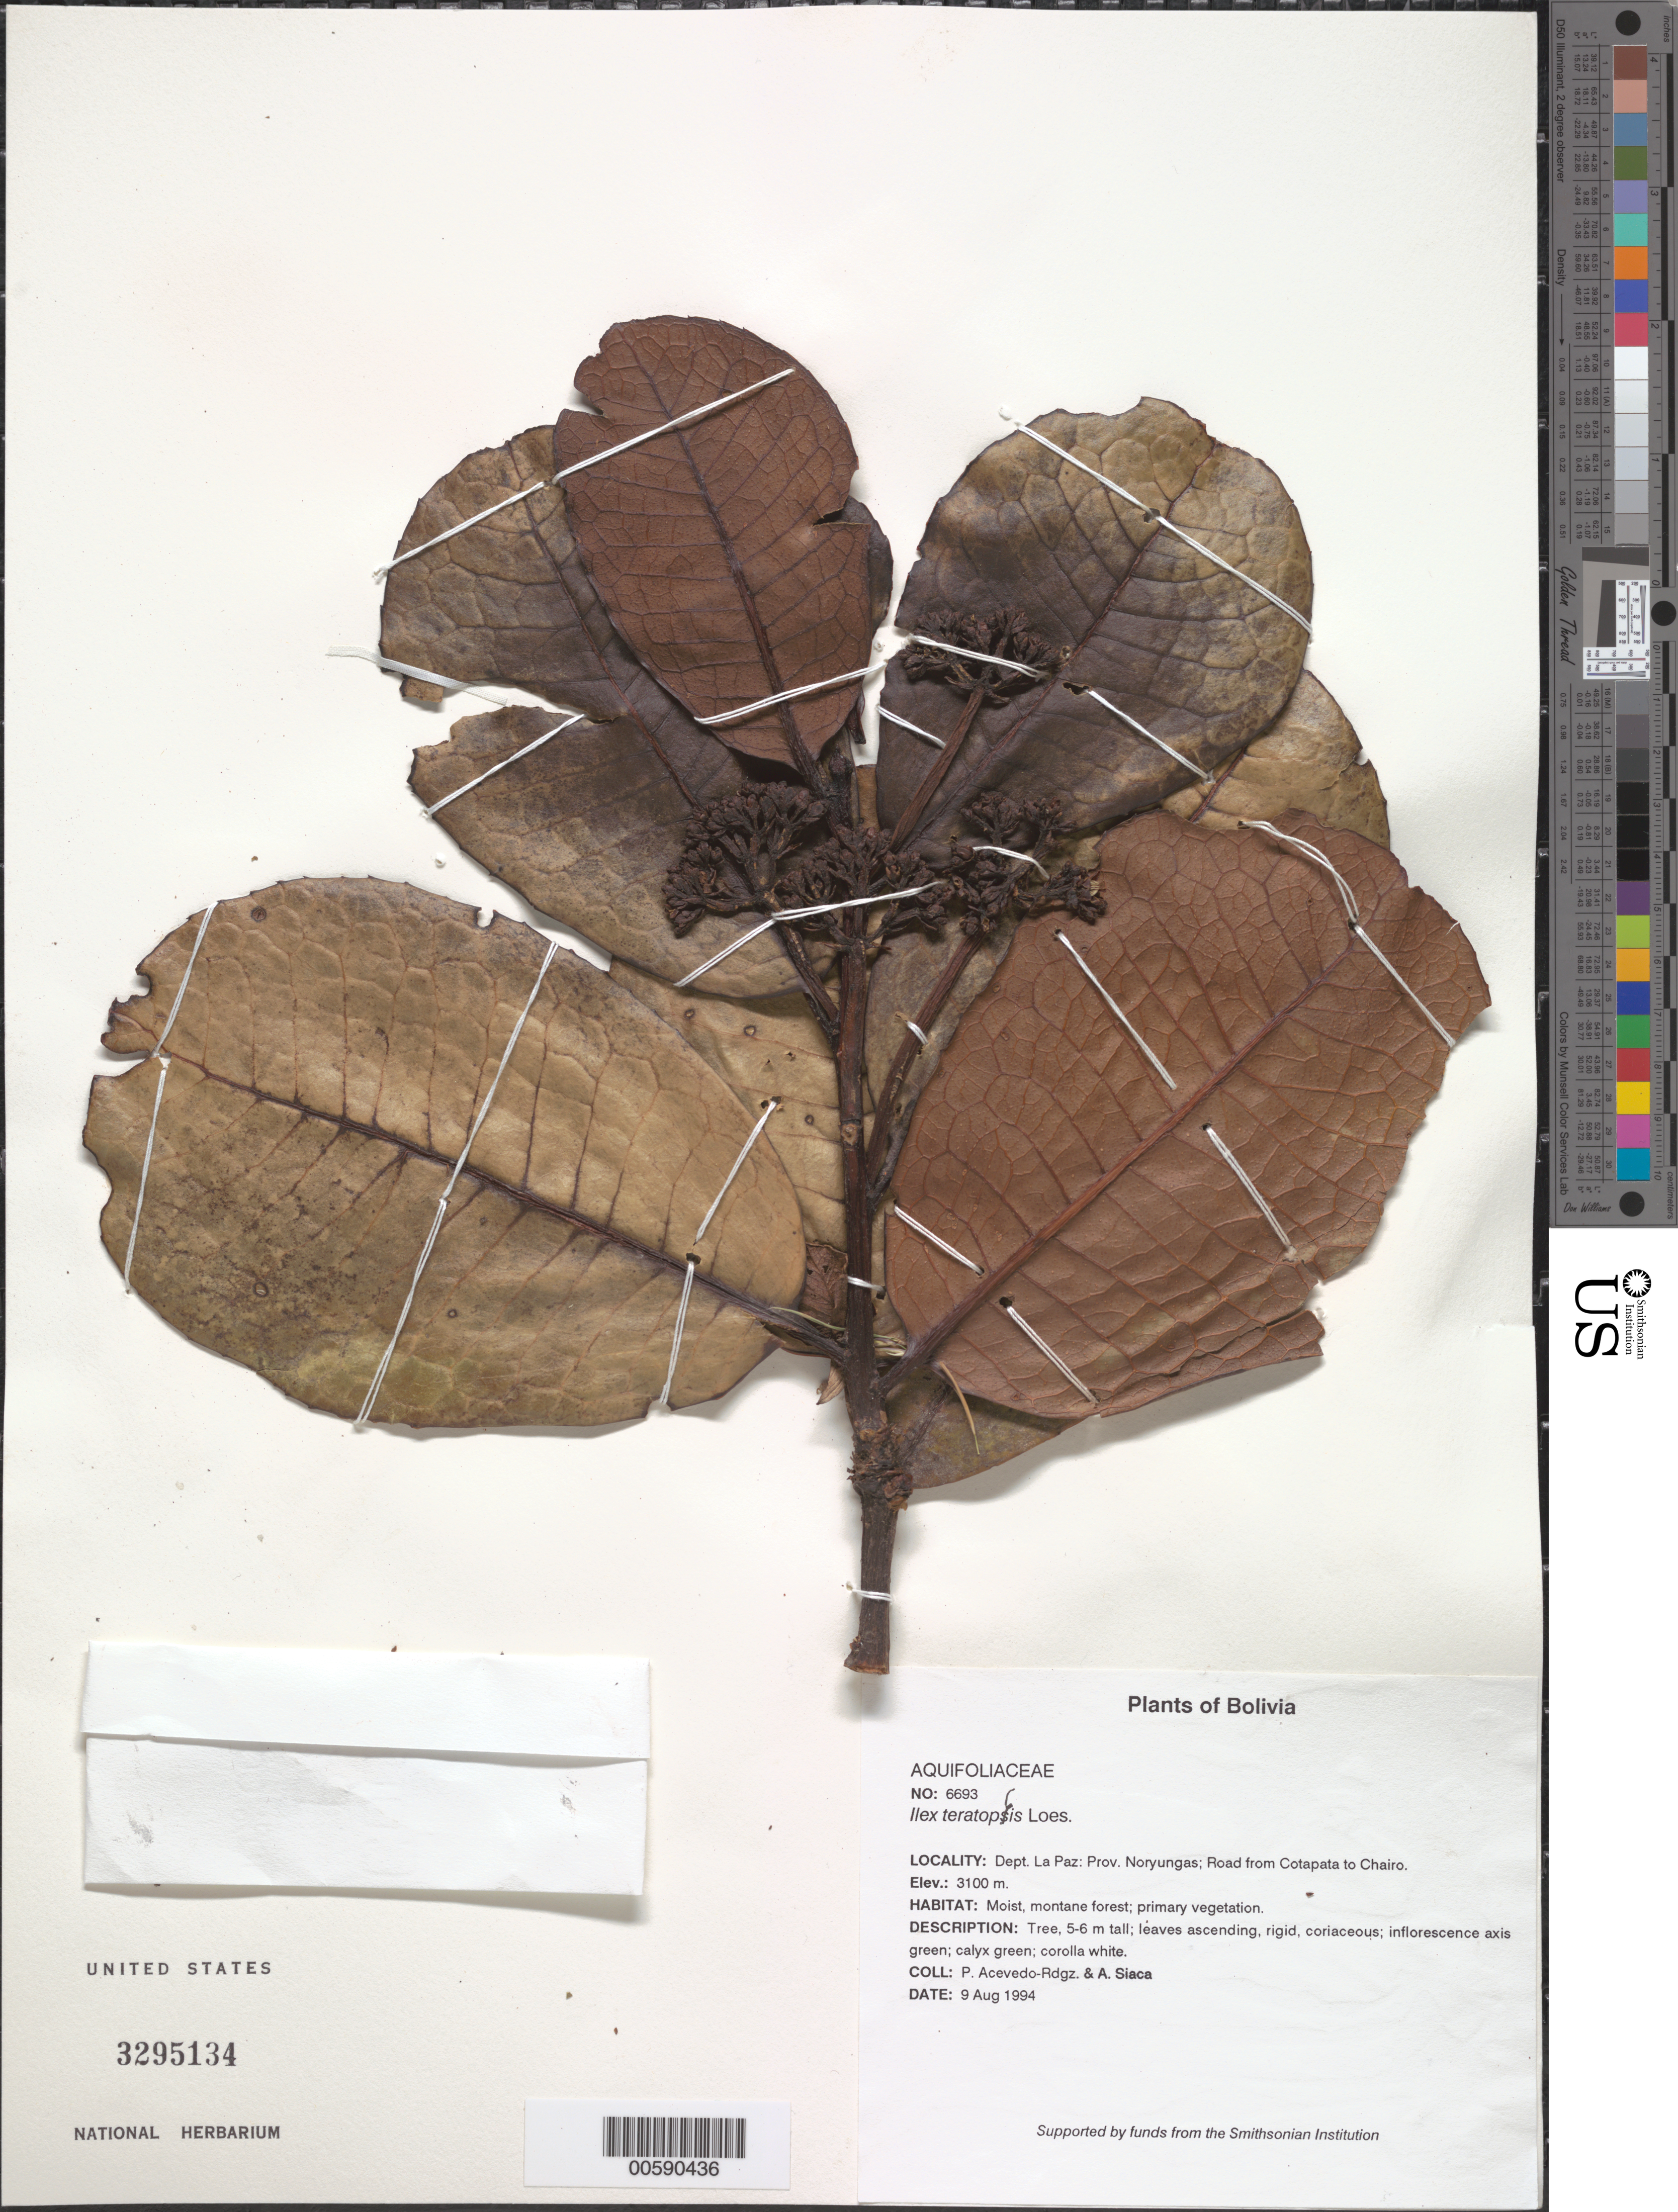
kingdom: Plantae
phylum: Tracheophyta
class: Magnoliopsida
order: Aquifoliales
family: Aquifoliaceae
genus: Ilex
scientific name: Ilex teratopsis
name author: Loes.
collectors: P. Acevedo-Rodr. & A. Siaca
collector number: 6693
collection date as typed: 09 Aug 1994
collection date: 1994-08-09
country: Bolivia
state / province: La Paz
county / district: Noryungas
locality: Depart. La Paz; Prov. Noryungas. Road from Cotapata to Chairo.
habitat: Moist, montane forest; primary vegetation.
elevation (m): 3100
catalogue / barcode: US 3295134